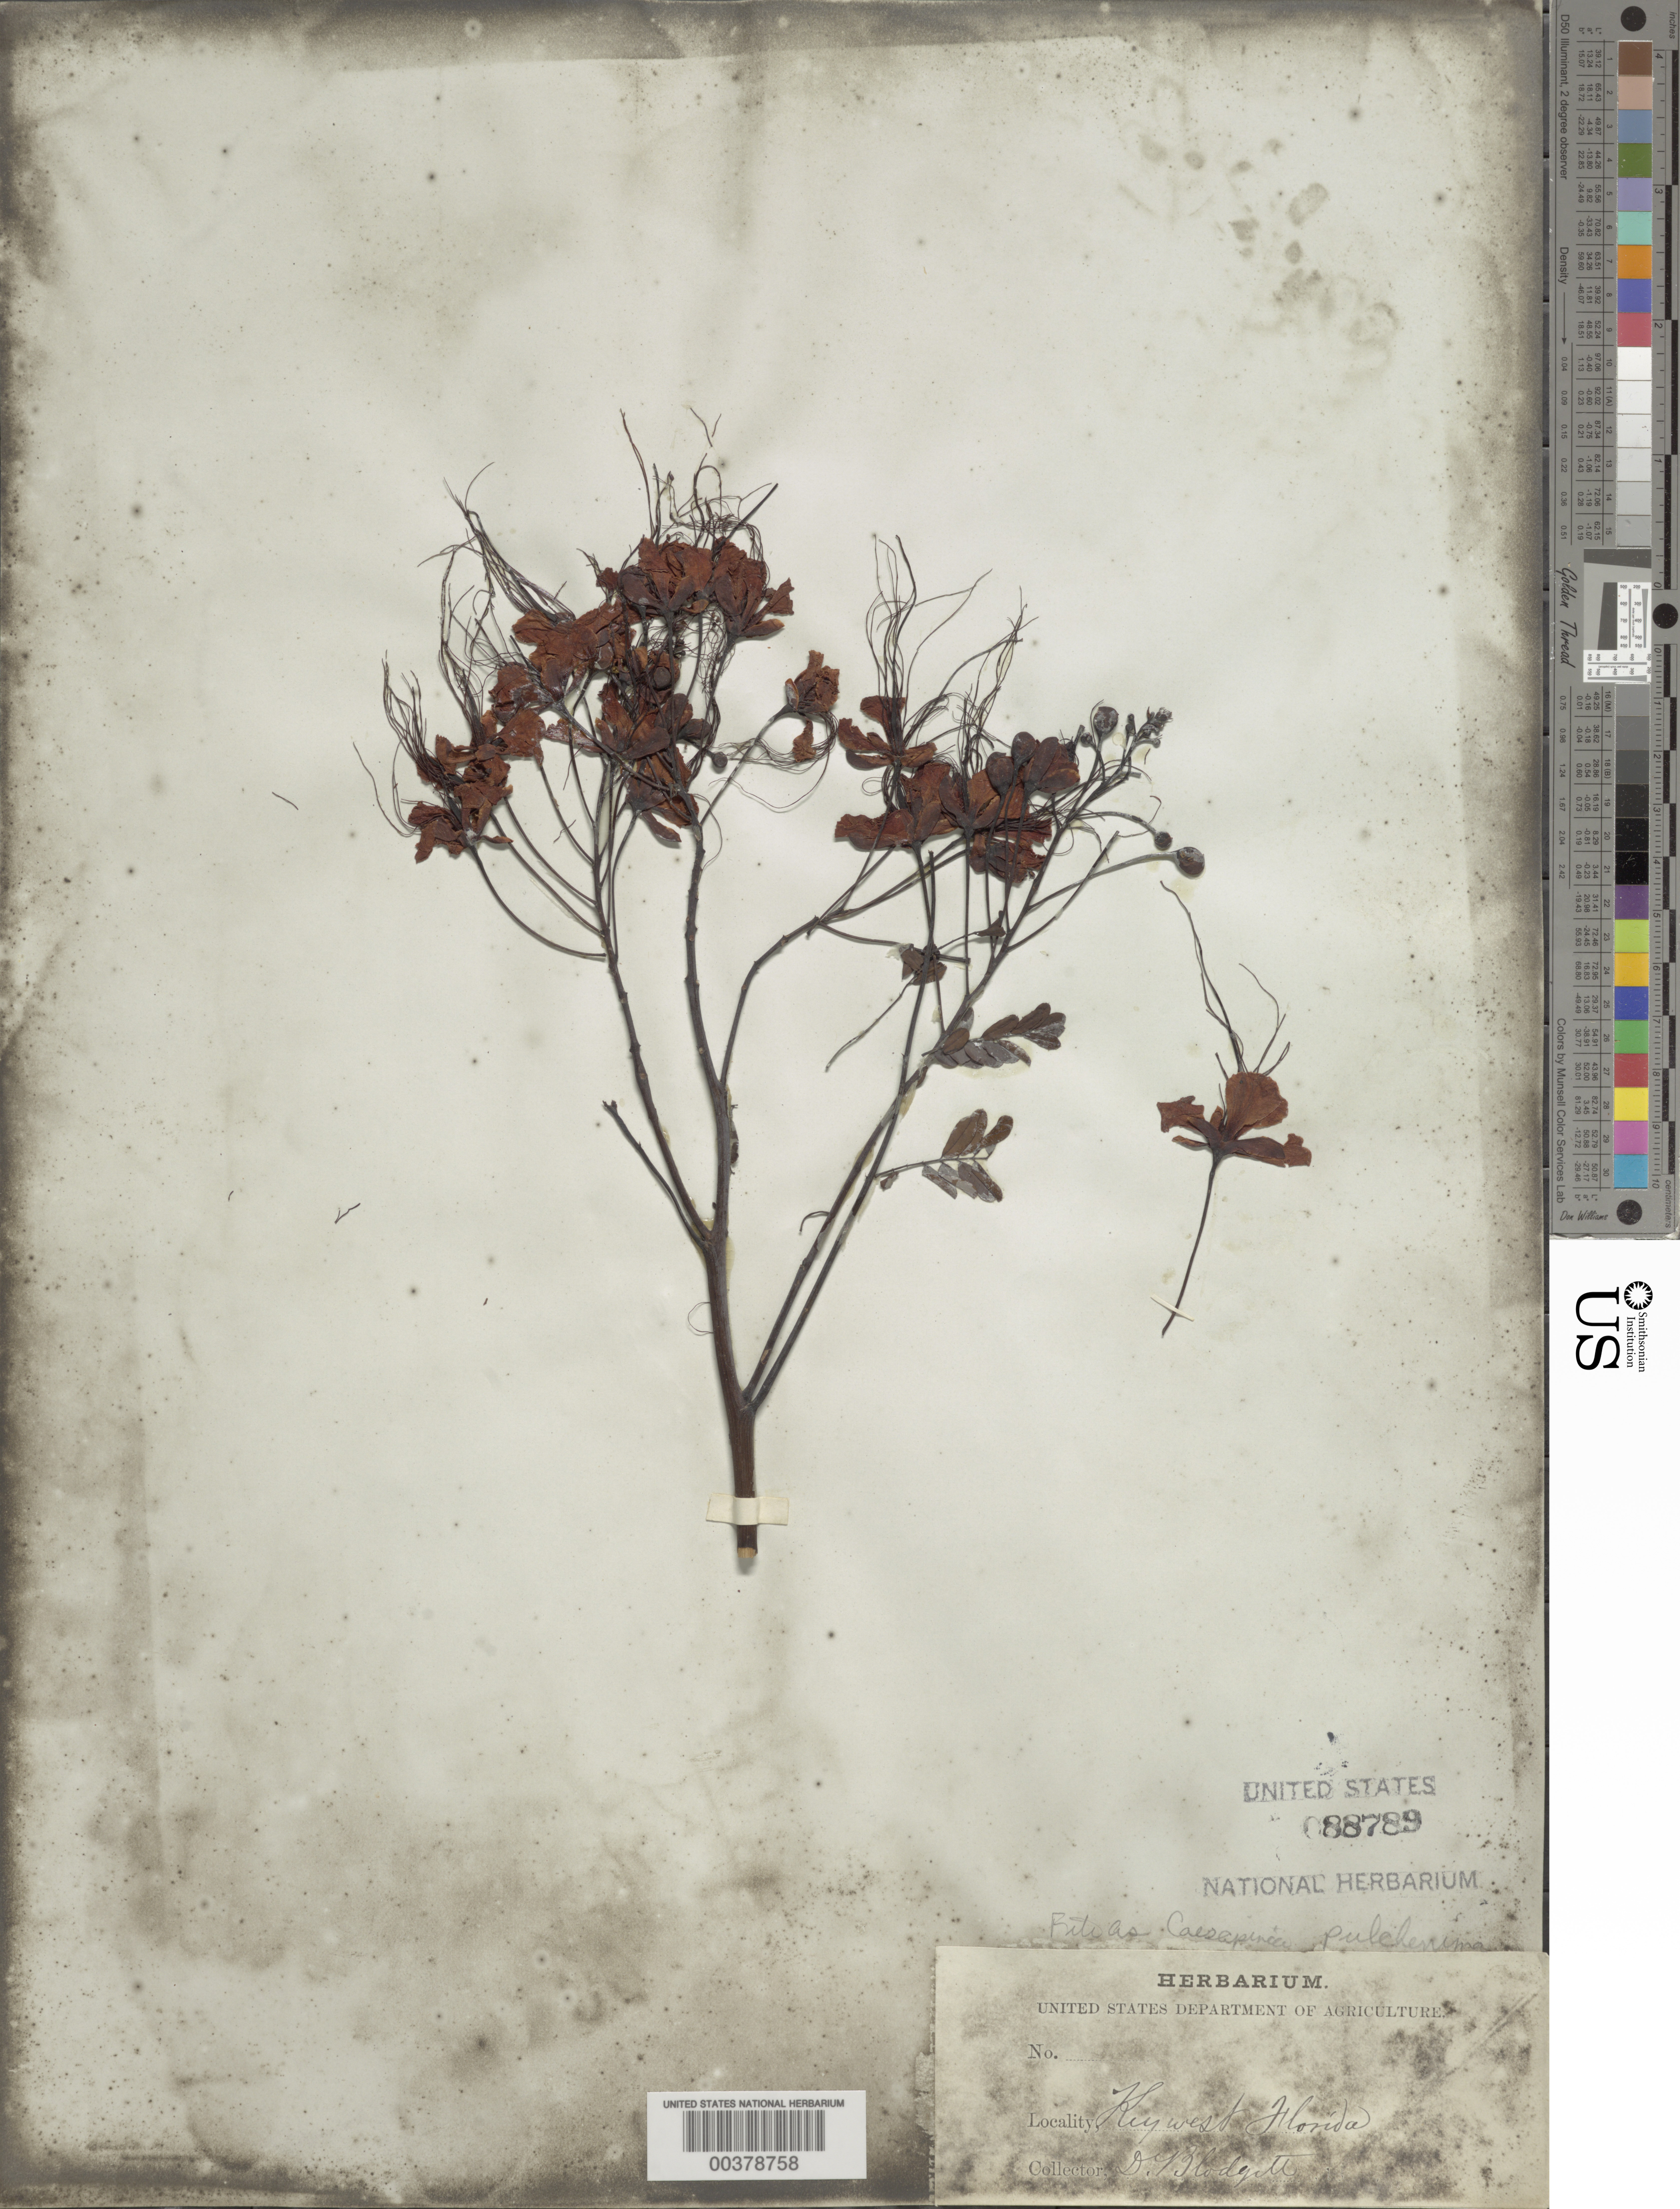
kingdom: Plantae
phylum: Tracheophyta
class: Magnoliopsida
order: Fabales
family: Fabaceae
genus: Caesalpinia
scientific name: Caesalpinia pulcherrima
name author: (L.) Sw.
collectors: J. L. Blodgett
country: United States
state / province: Florida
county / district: Monroe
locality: Key west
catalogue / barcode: US 88789